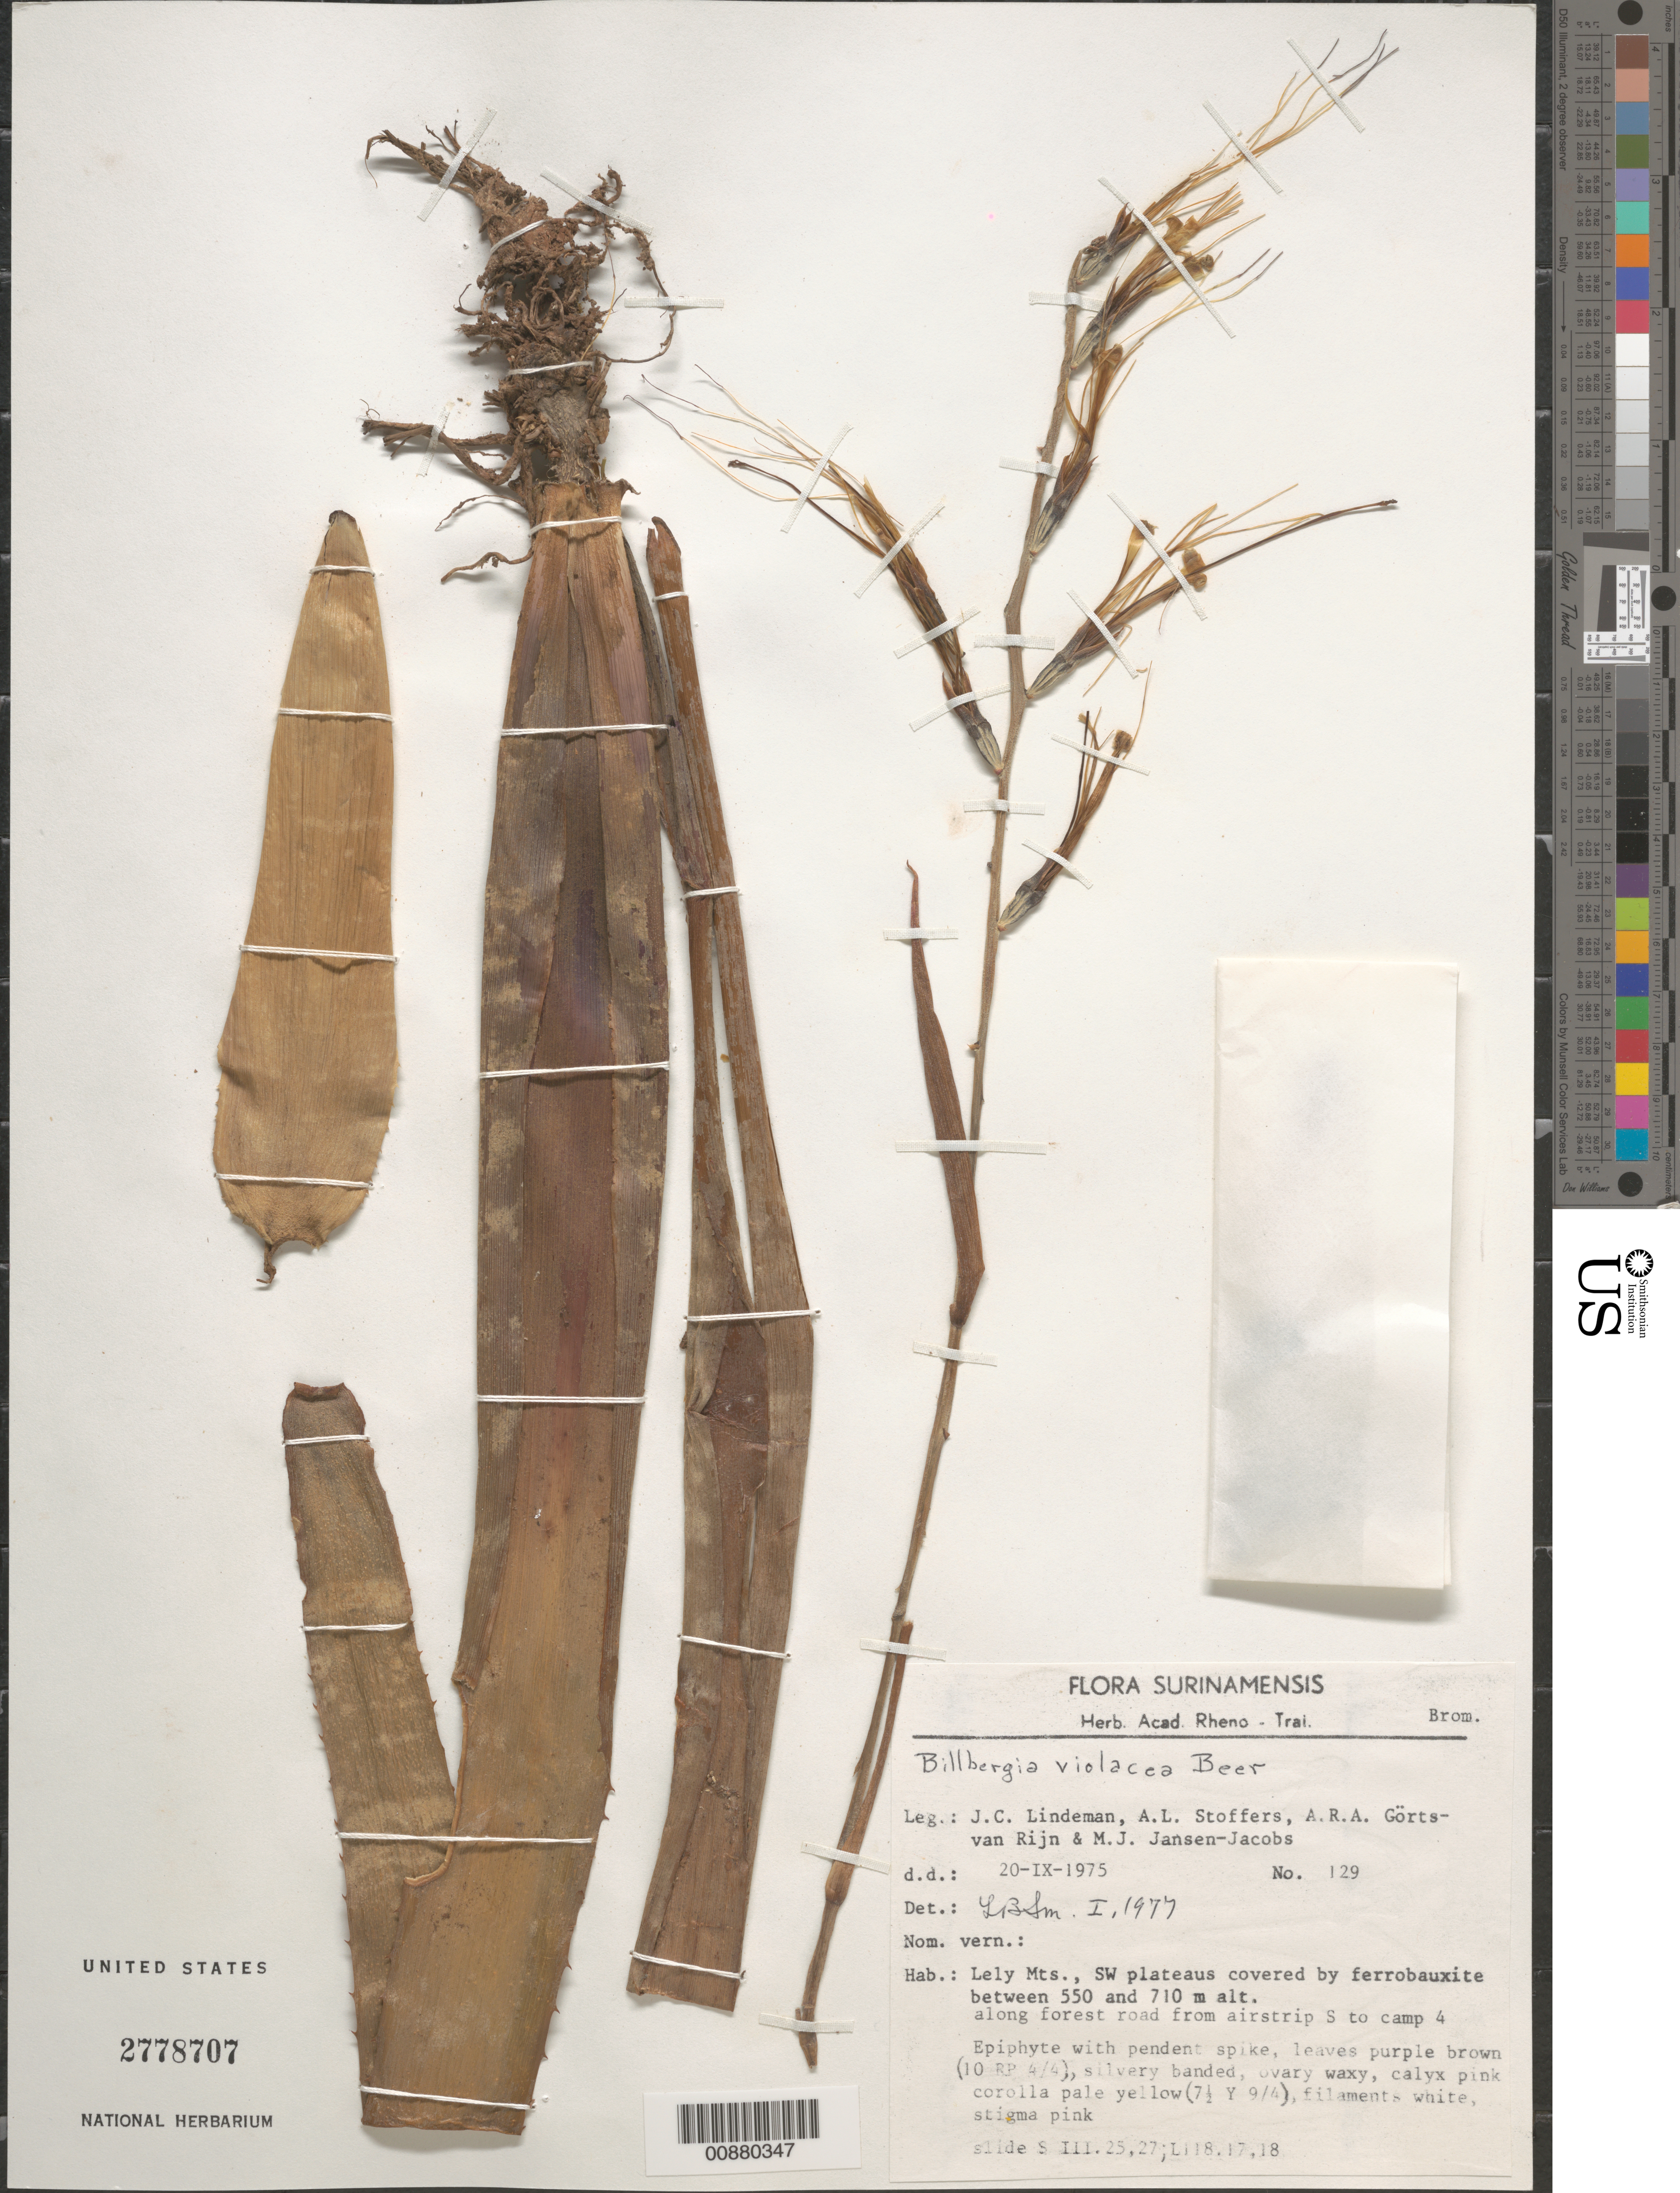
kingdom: Plantae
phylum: Tracheophyta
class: Liliopsida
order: Poales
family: Bromeliaceae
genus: Billbergia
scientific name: Billbergia violacea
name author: Beer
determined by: Smith, Lyman B., (US), NMNH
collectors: J. C. Lindeman, A. Stoffers, A. .R. A. Görts-van Rijn & M. J. Jansen-Jacobs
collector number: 75 129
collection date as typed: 20-Sep-75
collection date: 1975-09-20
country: Suriname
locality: Lely Mts., SW plateaus, along forest road from airstrip S. to camp 4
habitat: SW plateaus covered by ferrobauxite; along forest road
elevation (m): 550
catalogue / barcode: US 2778707